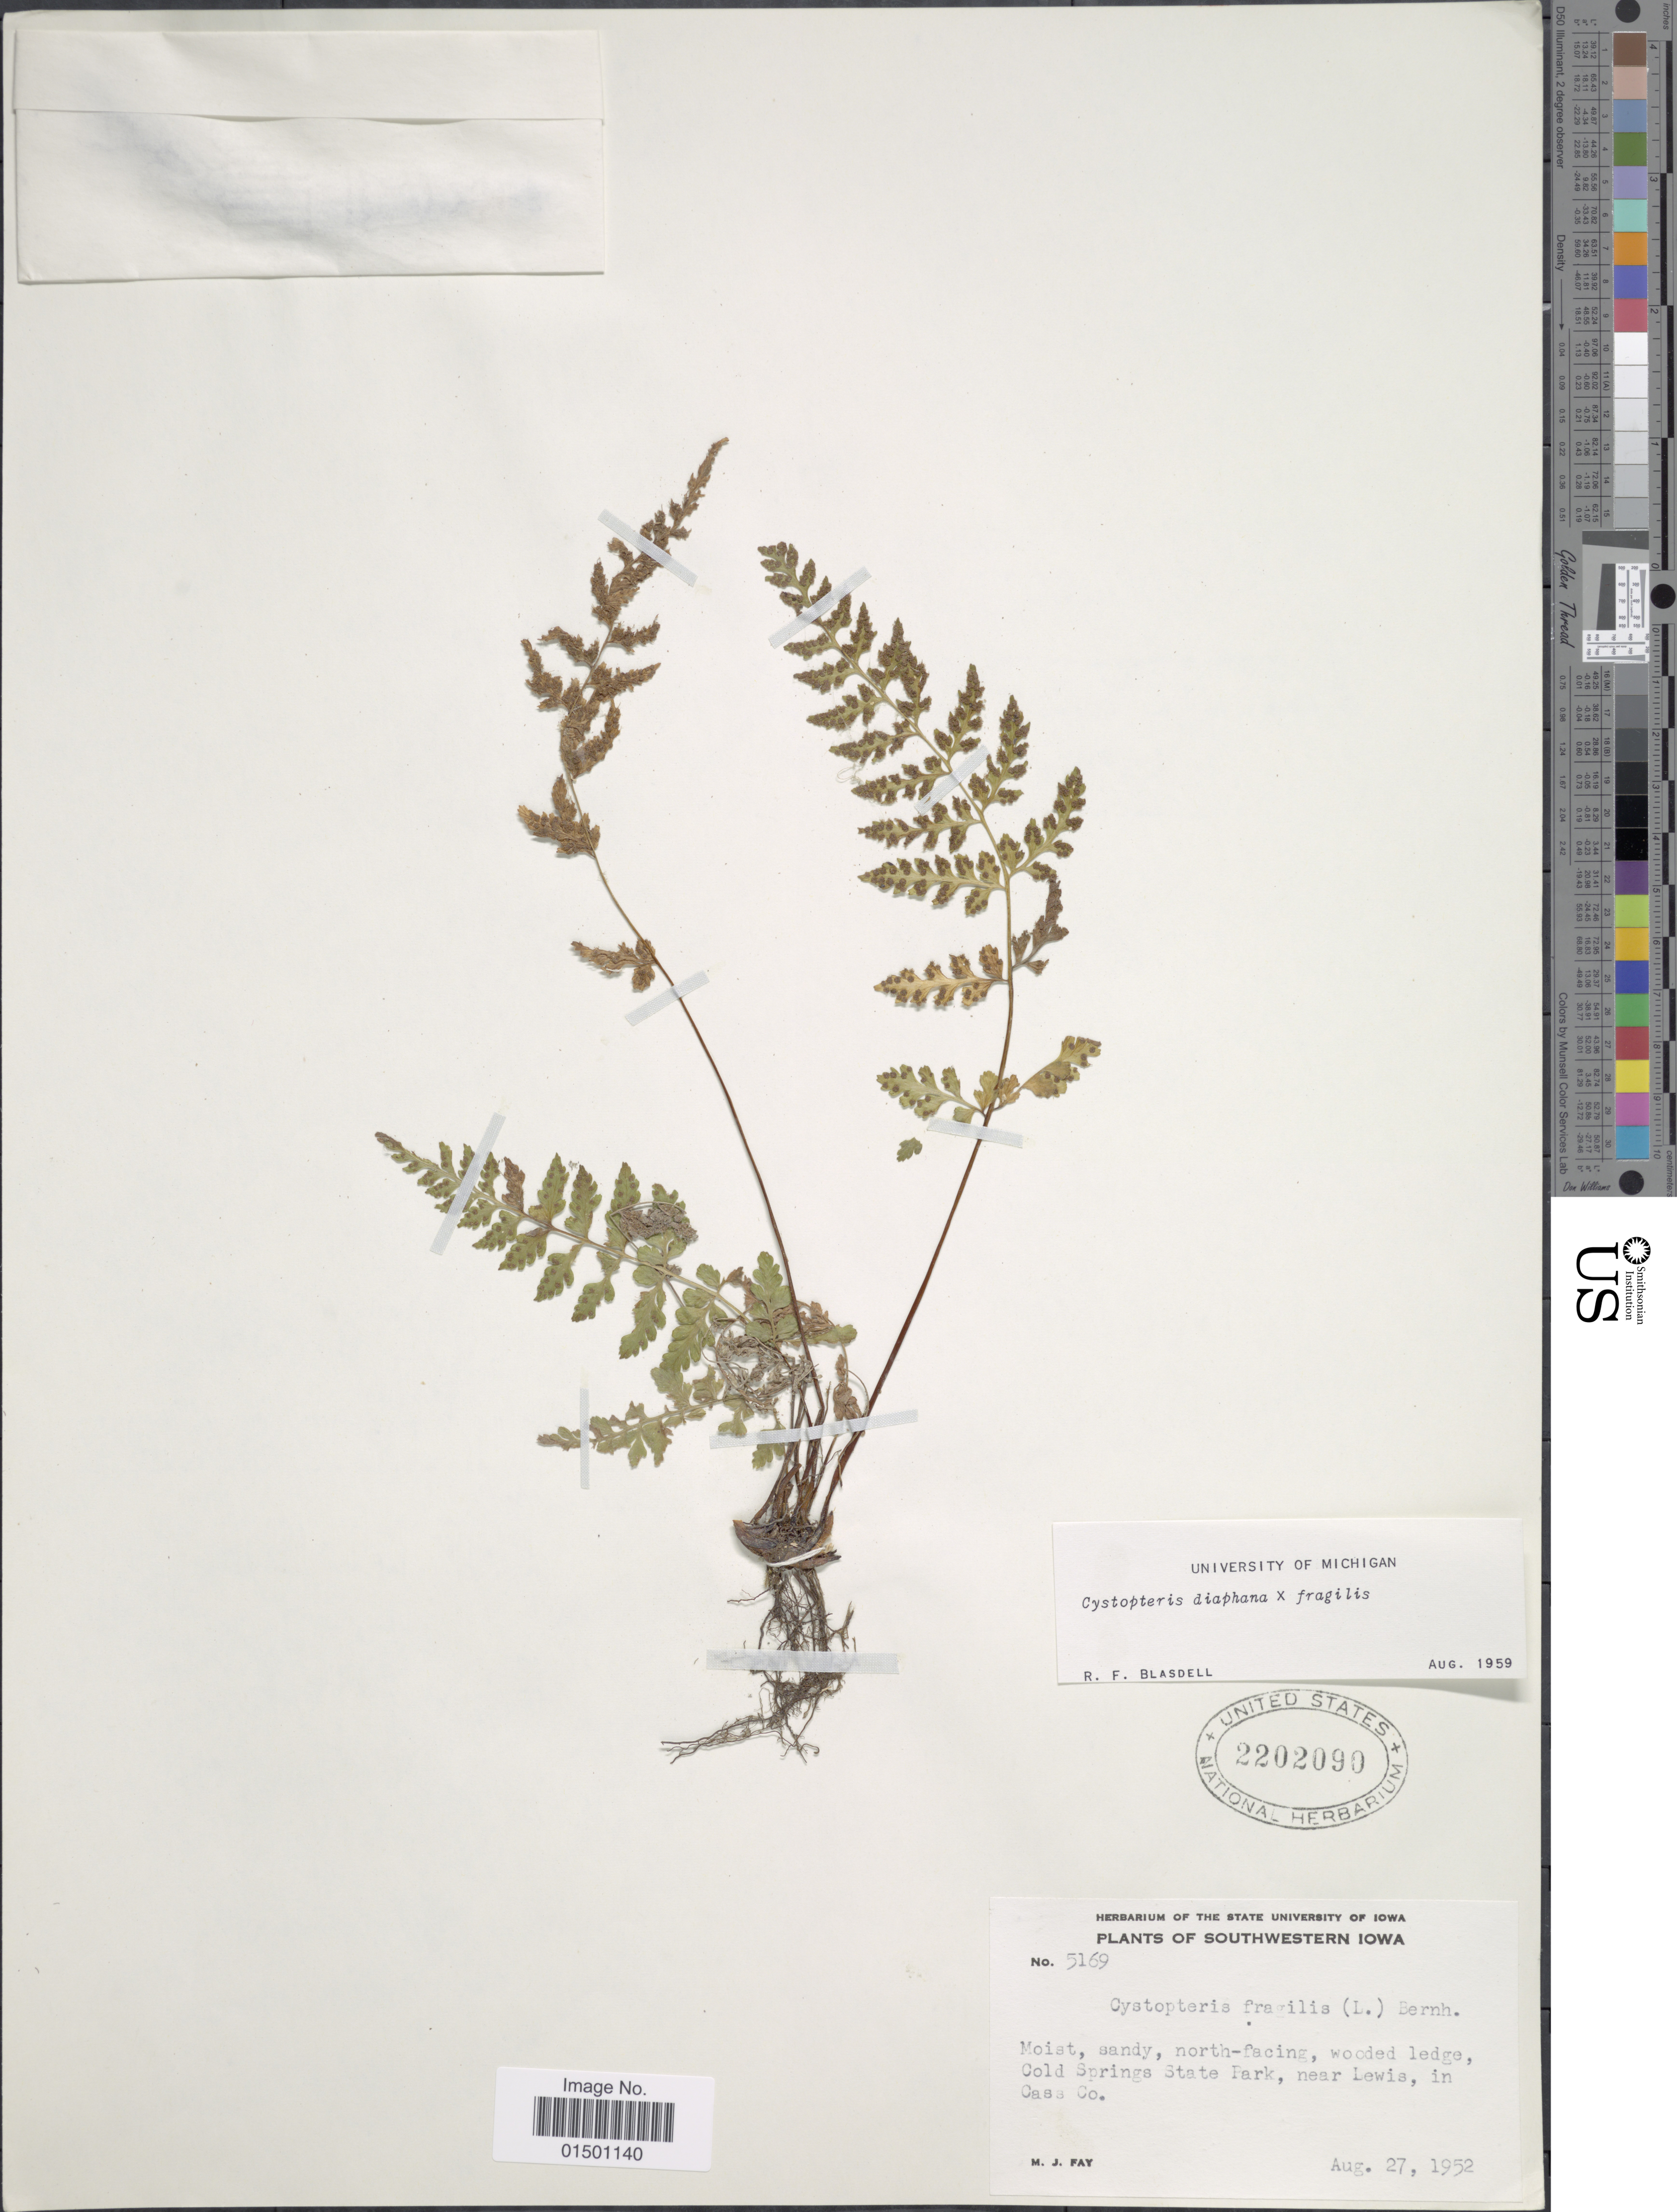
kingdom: Plantae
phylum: Tracheophyta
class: Polypodiopsida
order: Polypodiales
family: Cystopteridaceae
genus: Cystopteris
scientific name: Cystopteris diaphana x C. fragilis (L.) Bernh.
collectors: M. Fay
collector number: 5169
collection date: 1952-08-27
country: United States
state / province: Iowa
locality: Southwestern Iowa, Cold Springs State Park, near Lewis, in Cass Co.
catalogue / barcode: US 2202090